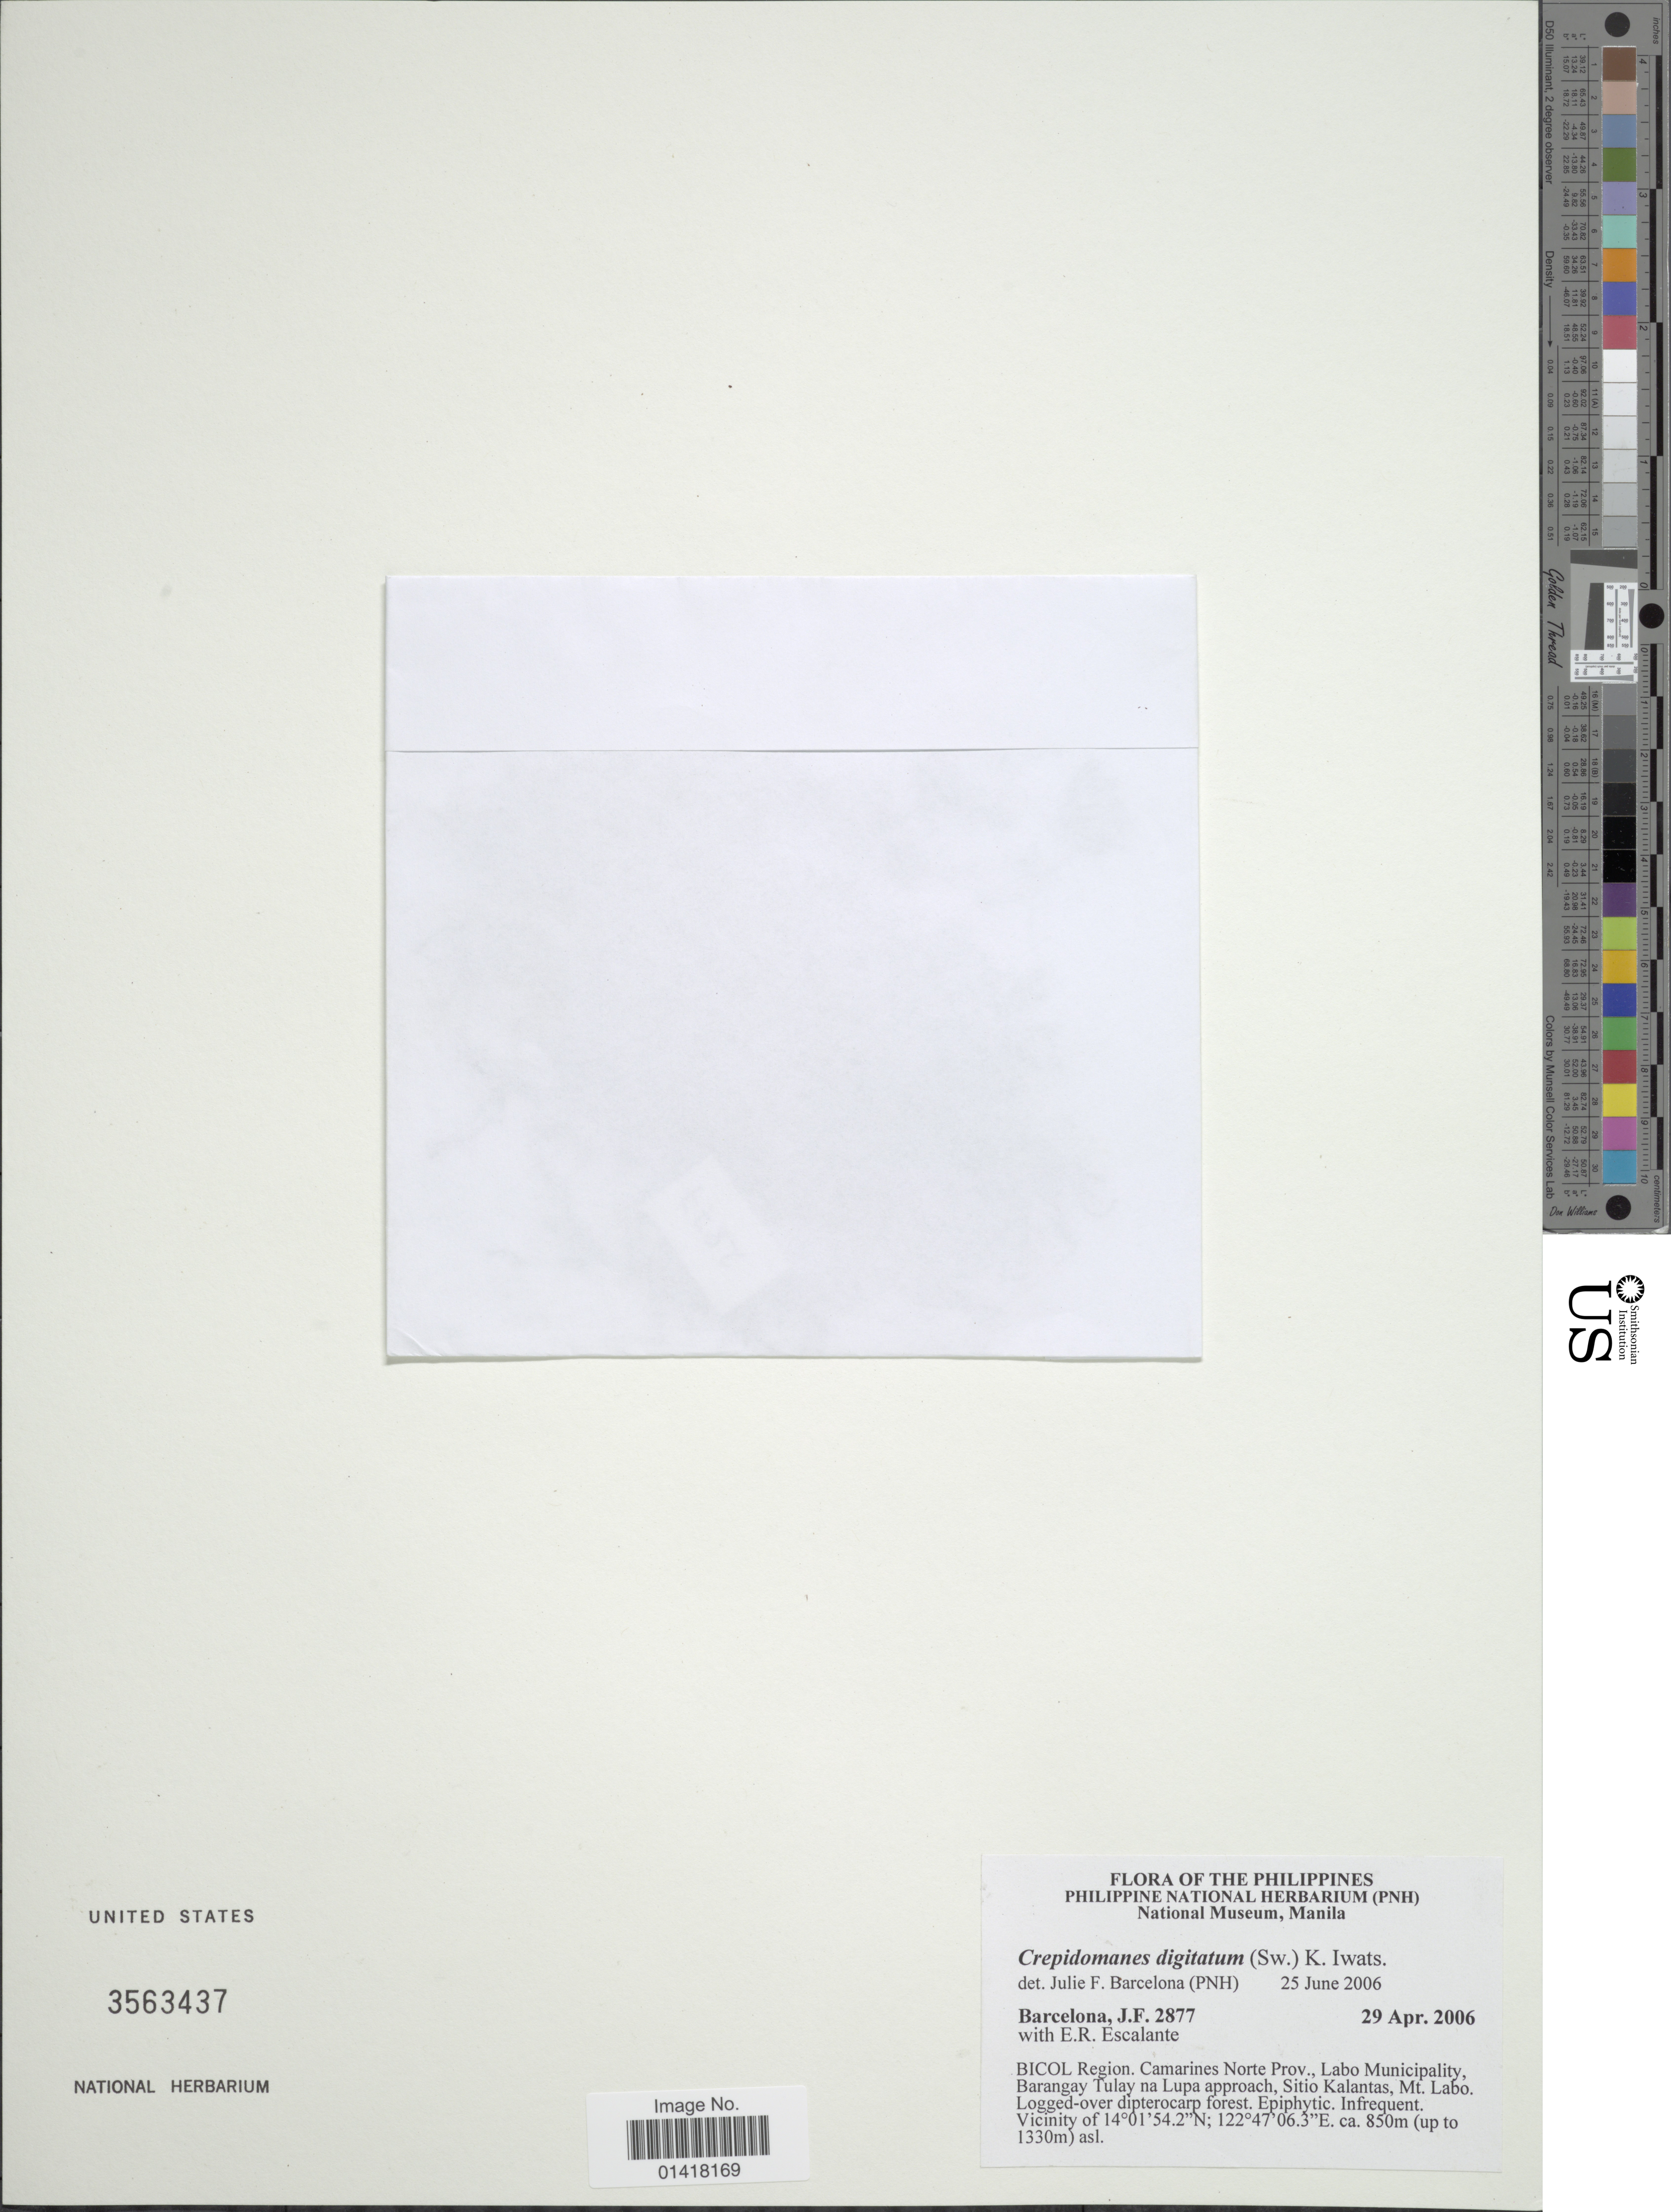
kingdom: Plantae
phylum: Tracheophyta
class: Polypodiopsida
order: Hymenophyllales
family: Hymenophyllaceae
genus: Hymenophyllum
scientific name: Hymenophyllum digitatum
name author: (Sw.) Fosberg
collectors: J. F. Barcelona & E. Escalante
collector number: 2877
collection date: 2006-04-29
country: Philippines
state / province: Bicol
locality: The Philippines. Bicol Region. Camarines Norte Prov. Labo Municiplaity, Barangay Tulay na Lupa approach, Sitio Kalantas, Mt. Labo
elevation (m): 850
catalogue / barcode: US 3563437